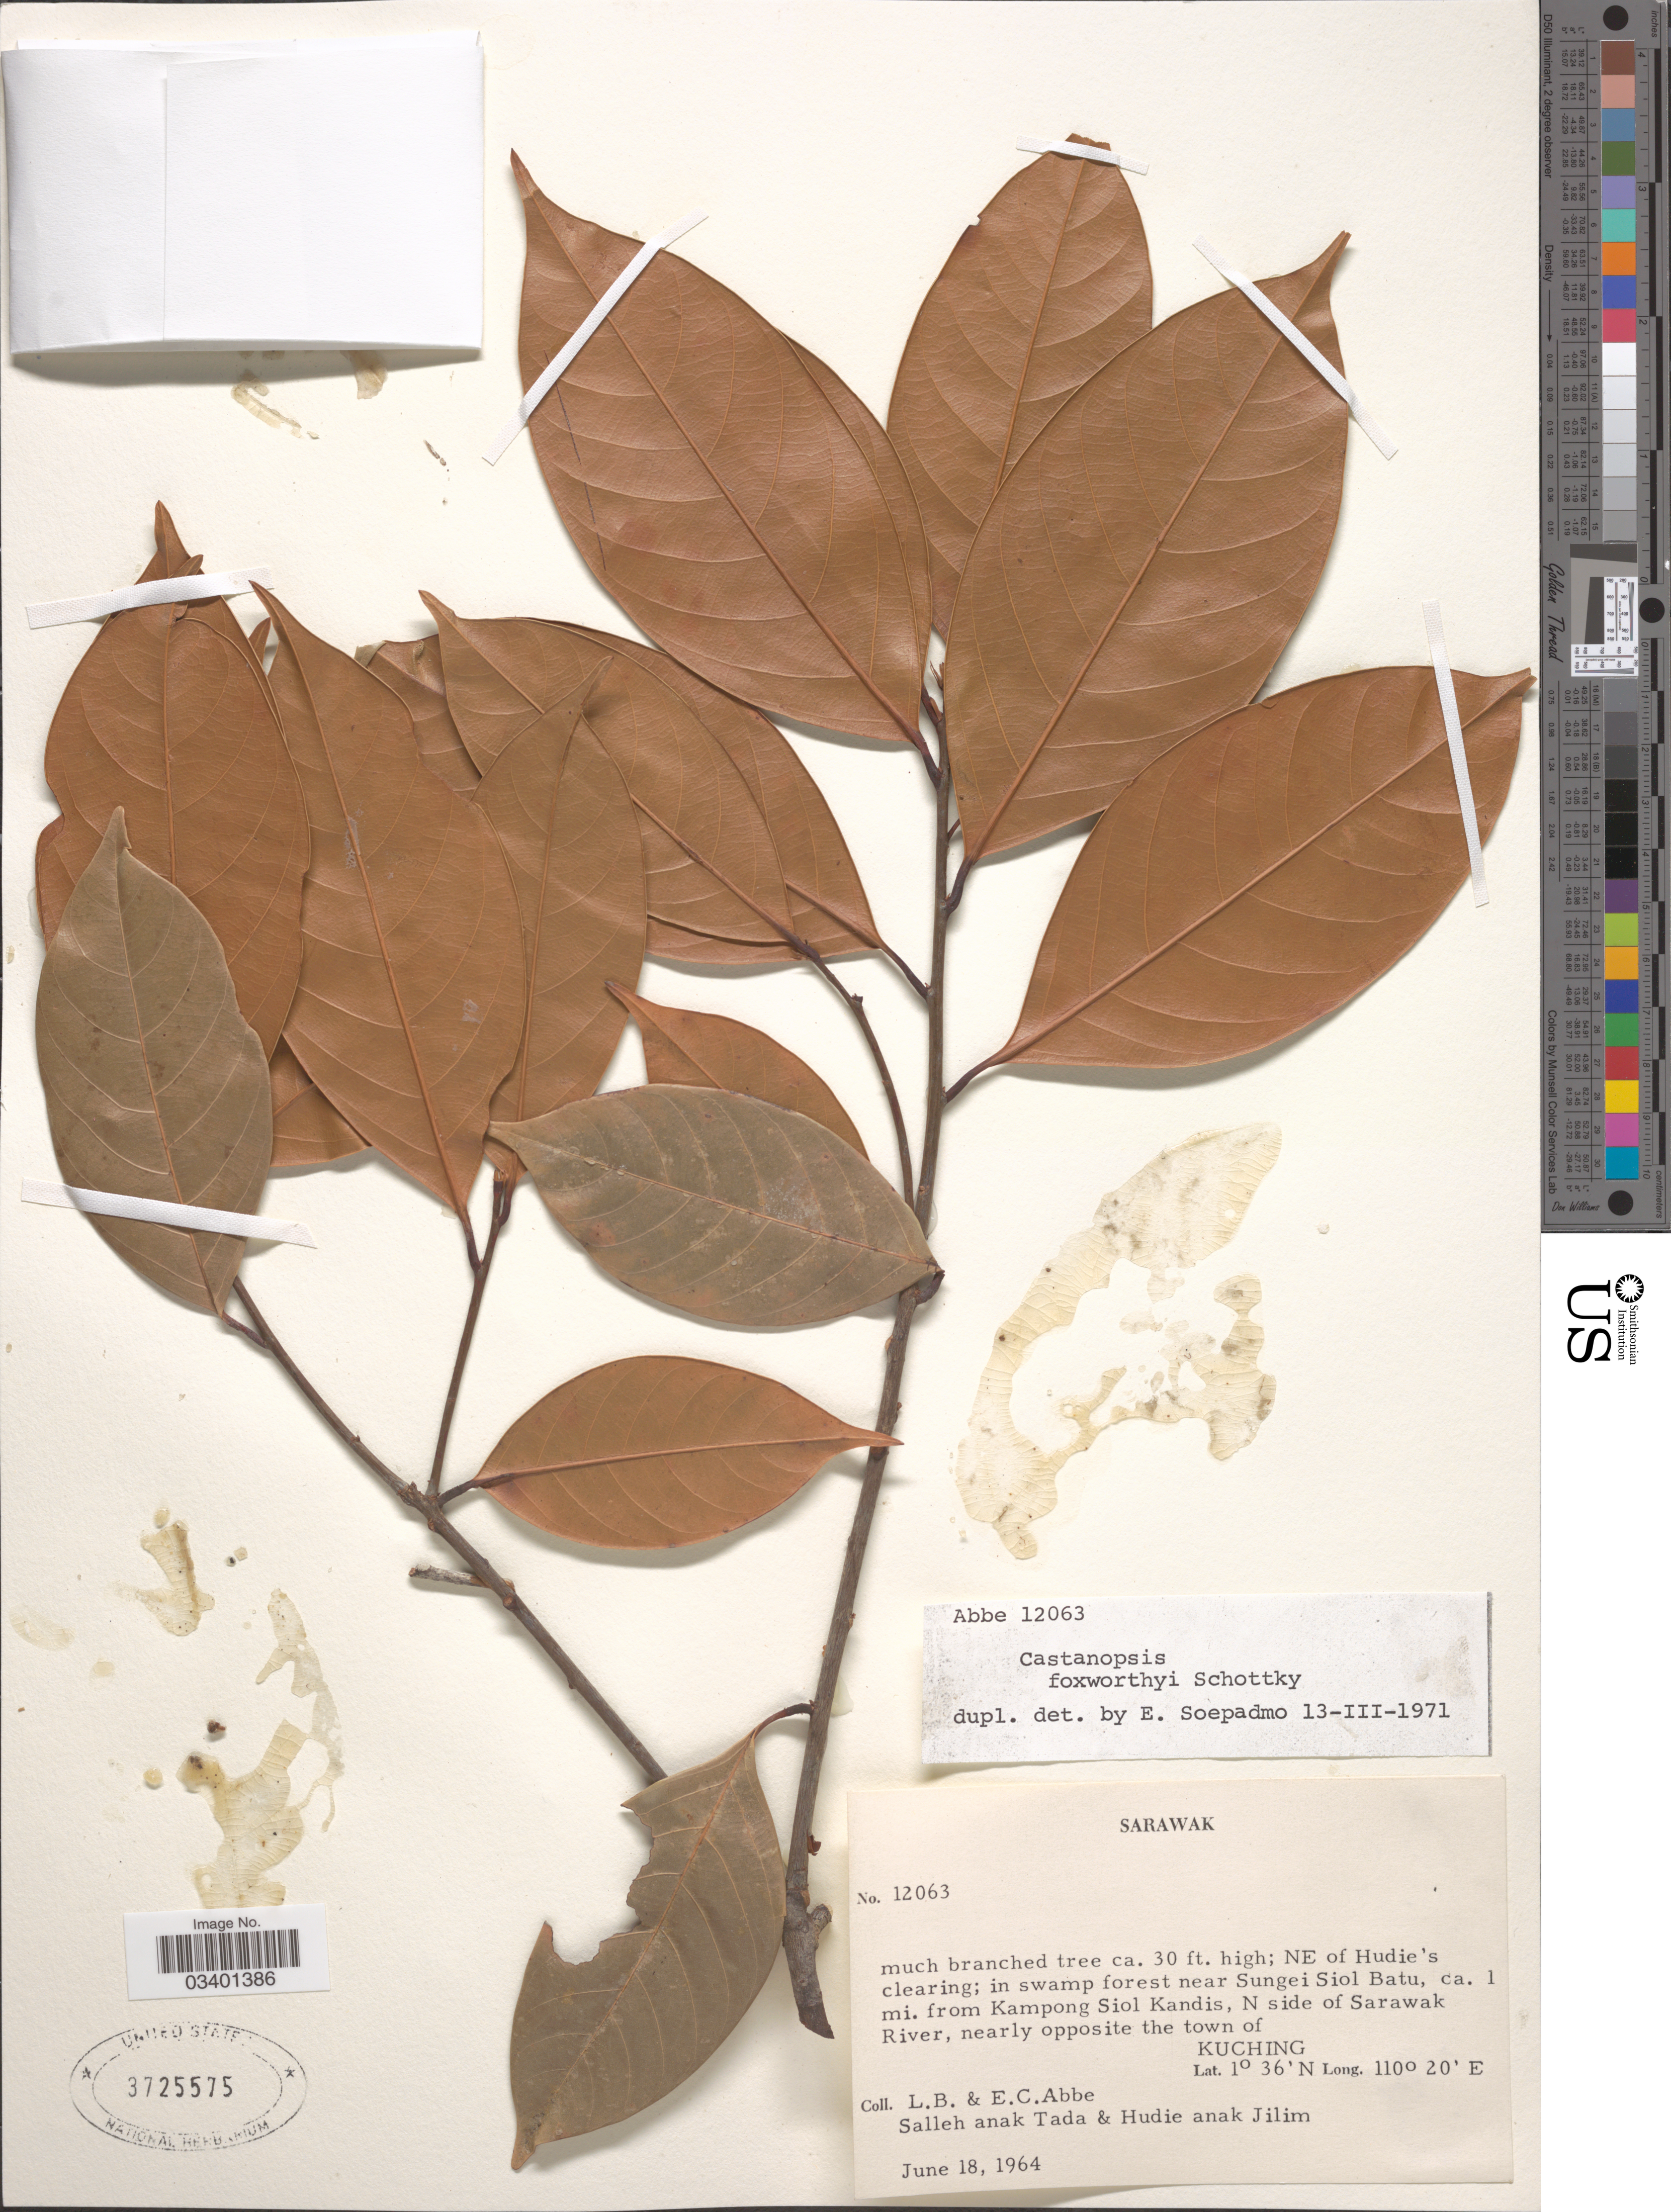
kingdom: Plantae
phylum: Tracheophyta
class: Magnoliopsida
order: Fagales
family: Fagaceae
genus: Castanopsis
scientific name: Castanopsis foxworthyi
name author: Schottky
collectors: L. B. Abbe, E. C. Abbe, Salleh anak Tada & H. Jilim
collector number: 12063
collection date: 1964-06-18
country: Malaysia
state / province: Sarawak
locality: NE of Hudie's clearing; in swamp forest near Sungei Siol Batu, ca. 1 mi. from Kampong Siol Kandis, N side of Sarawak River, nearly opposite the town of Kuching.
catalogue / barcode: US 3725575